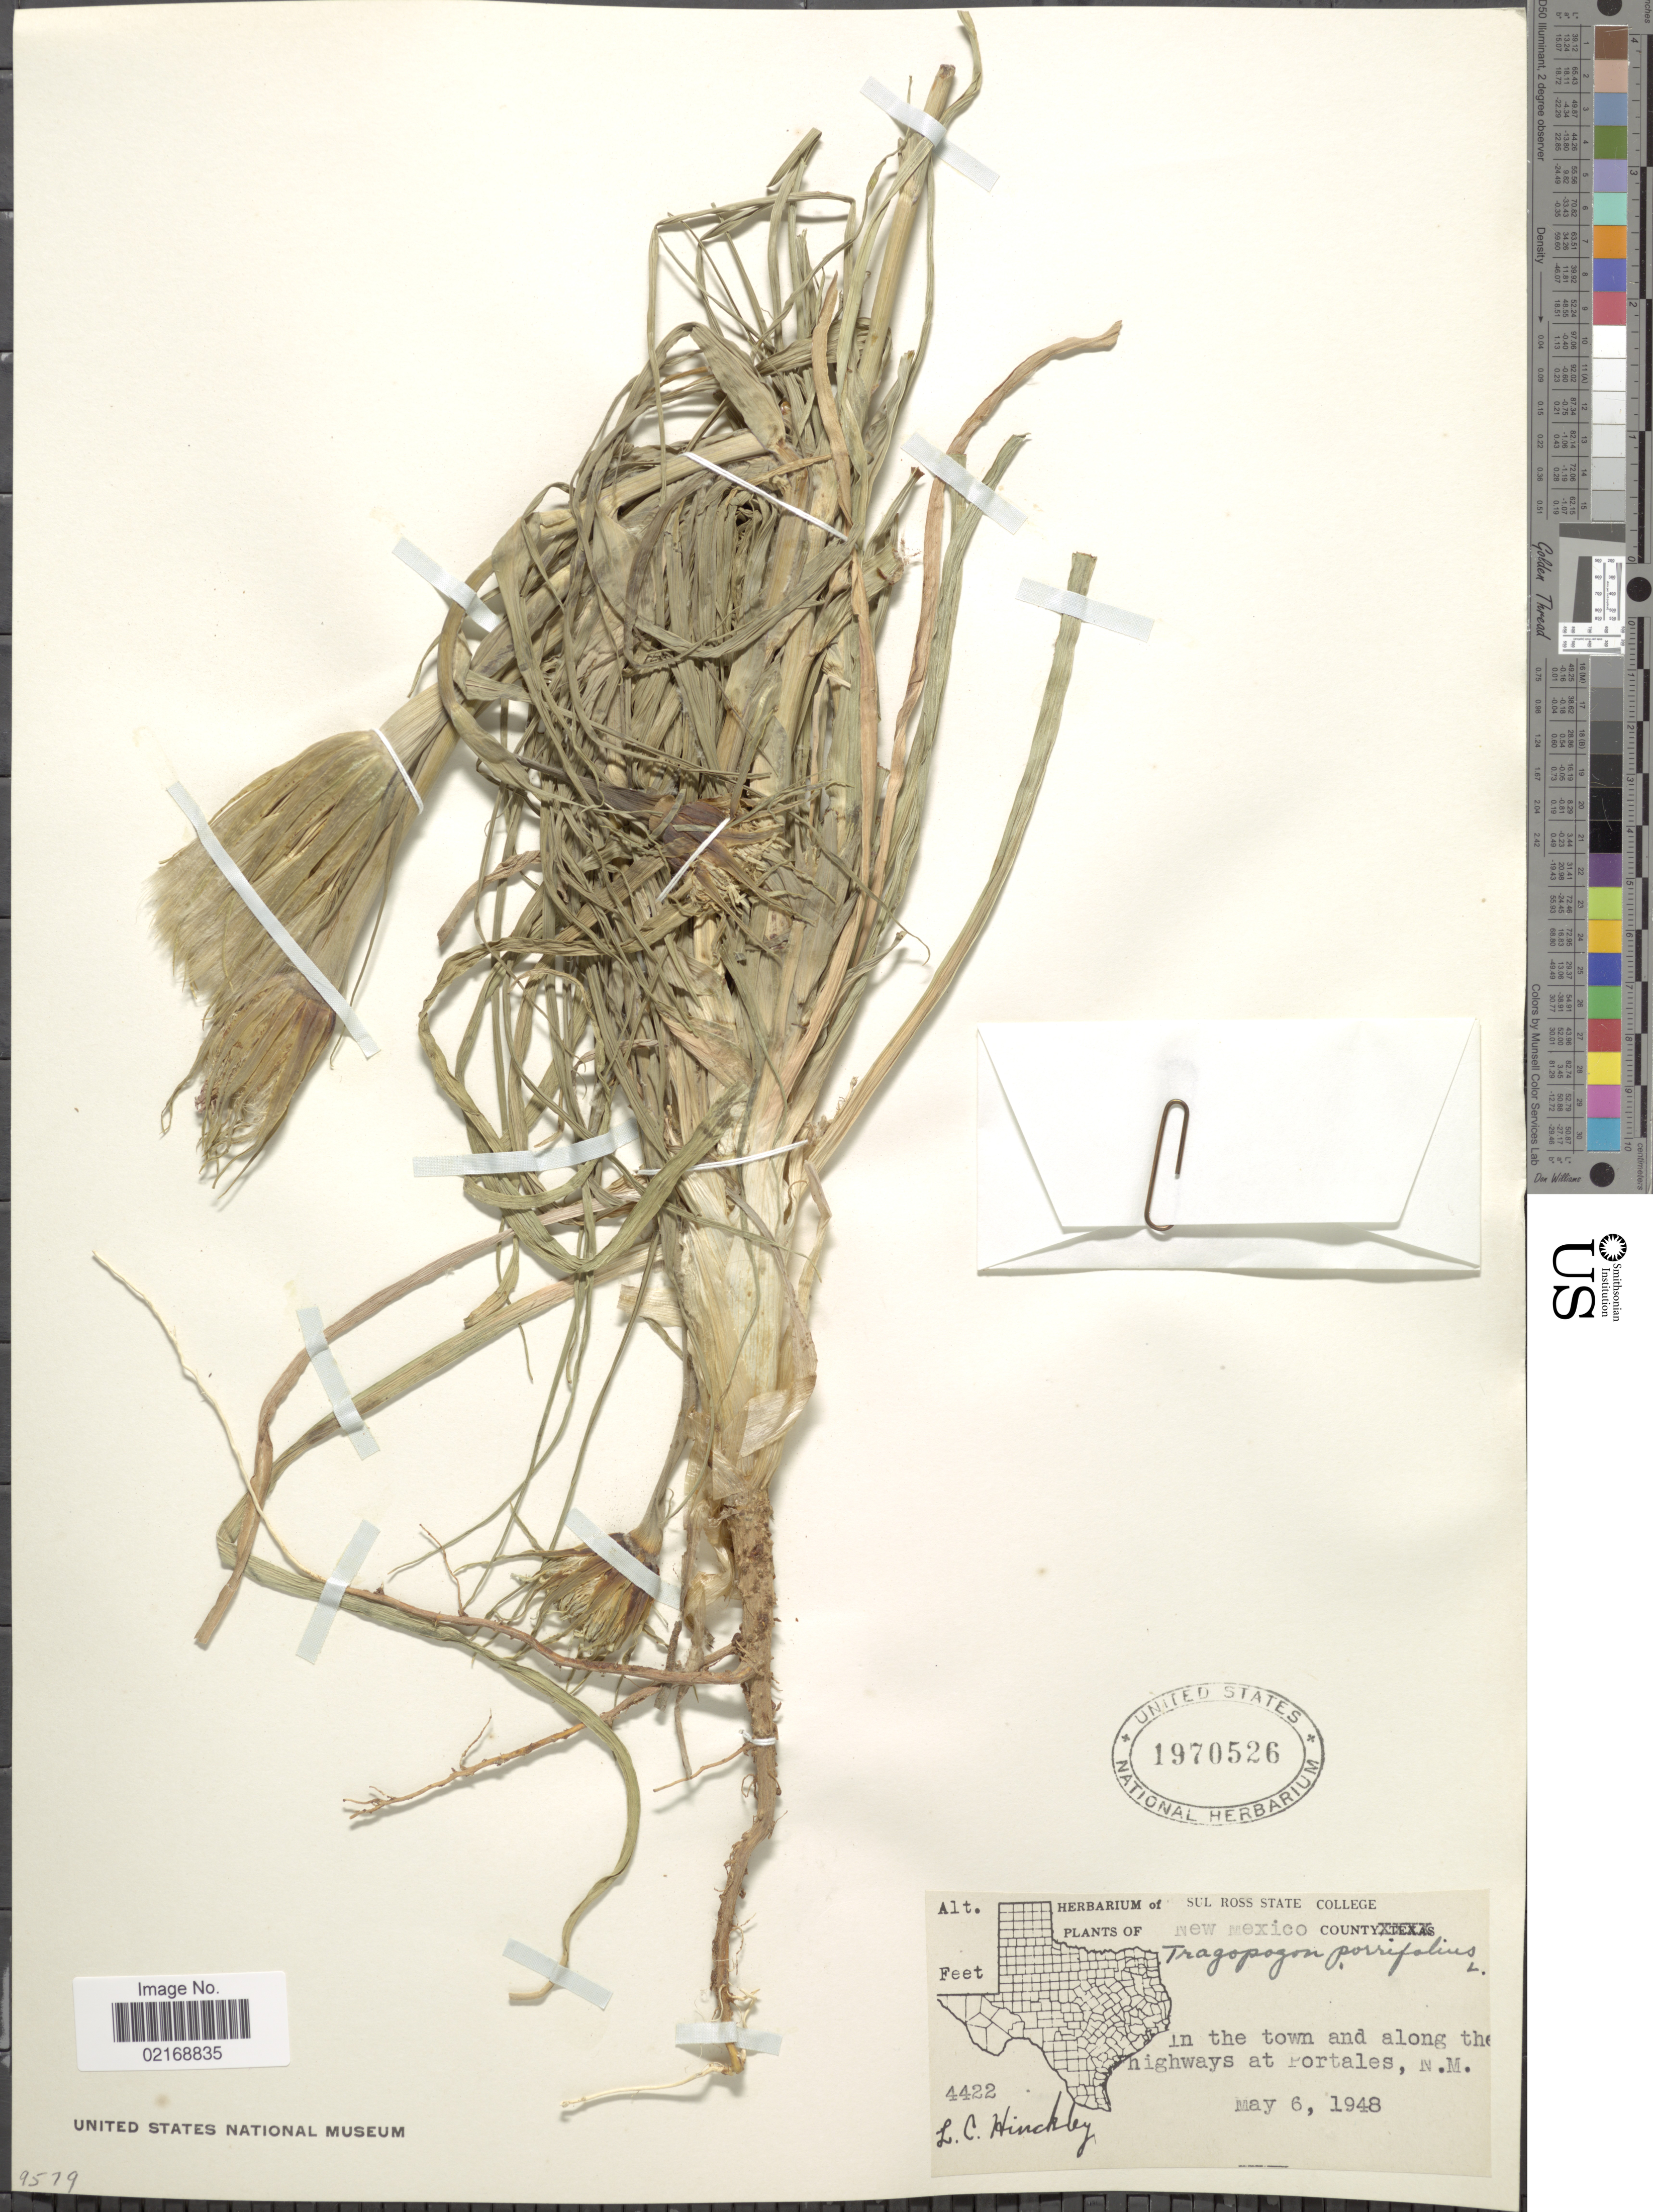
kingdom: Plantae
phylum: Tracheophyta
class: Magnoliopsida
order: Asterales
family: Asteraceae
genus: Tragopogon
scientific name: Tragopogon porrifolius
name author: L.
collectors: L. Hinckley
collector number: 4422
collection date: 1948-05-06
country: United States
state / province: New Mexico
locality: In the town and along the highways at Portales. New Mexico County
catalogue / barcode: US 1970526